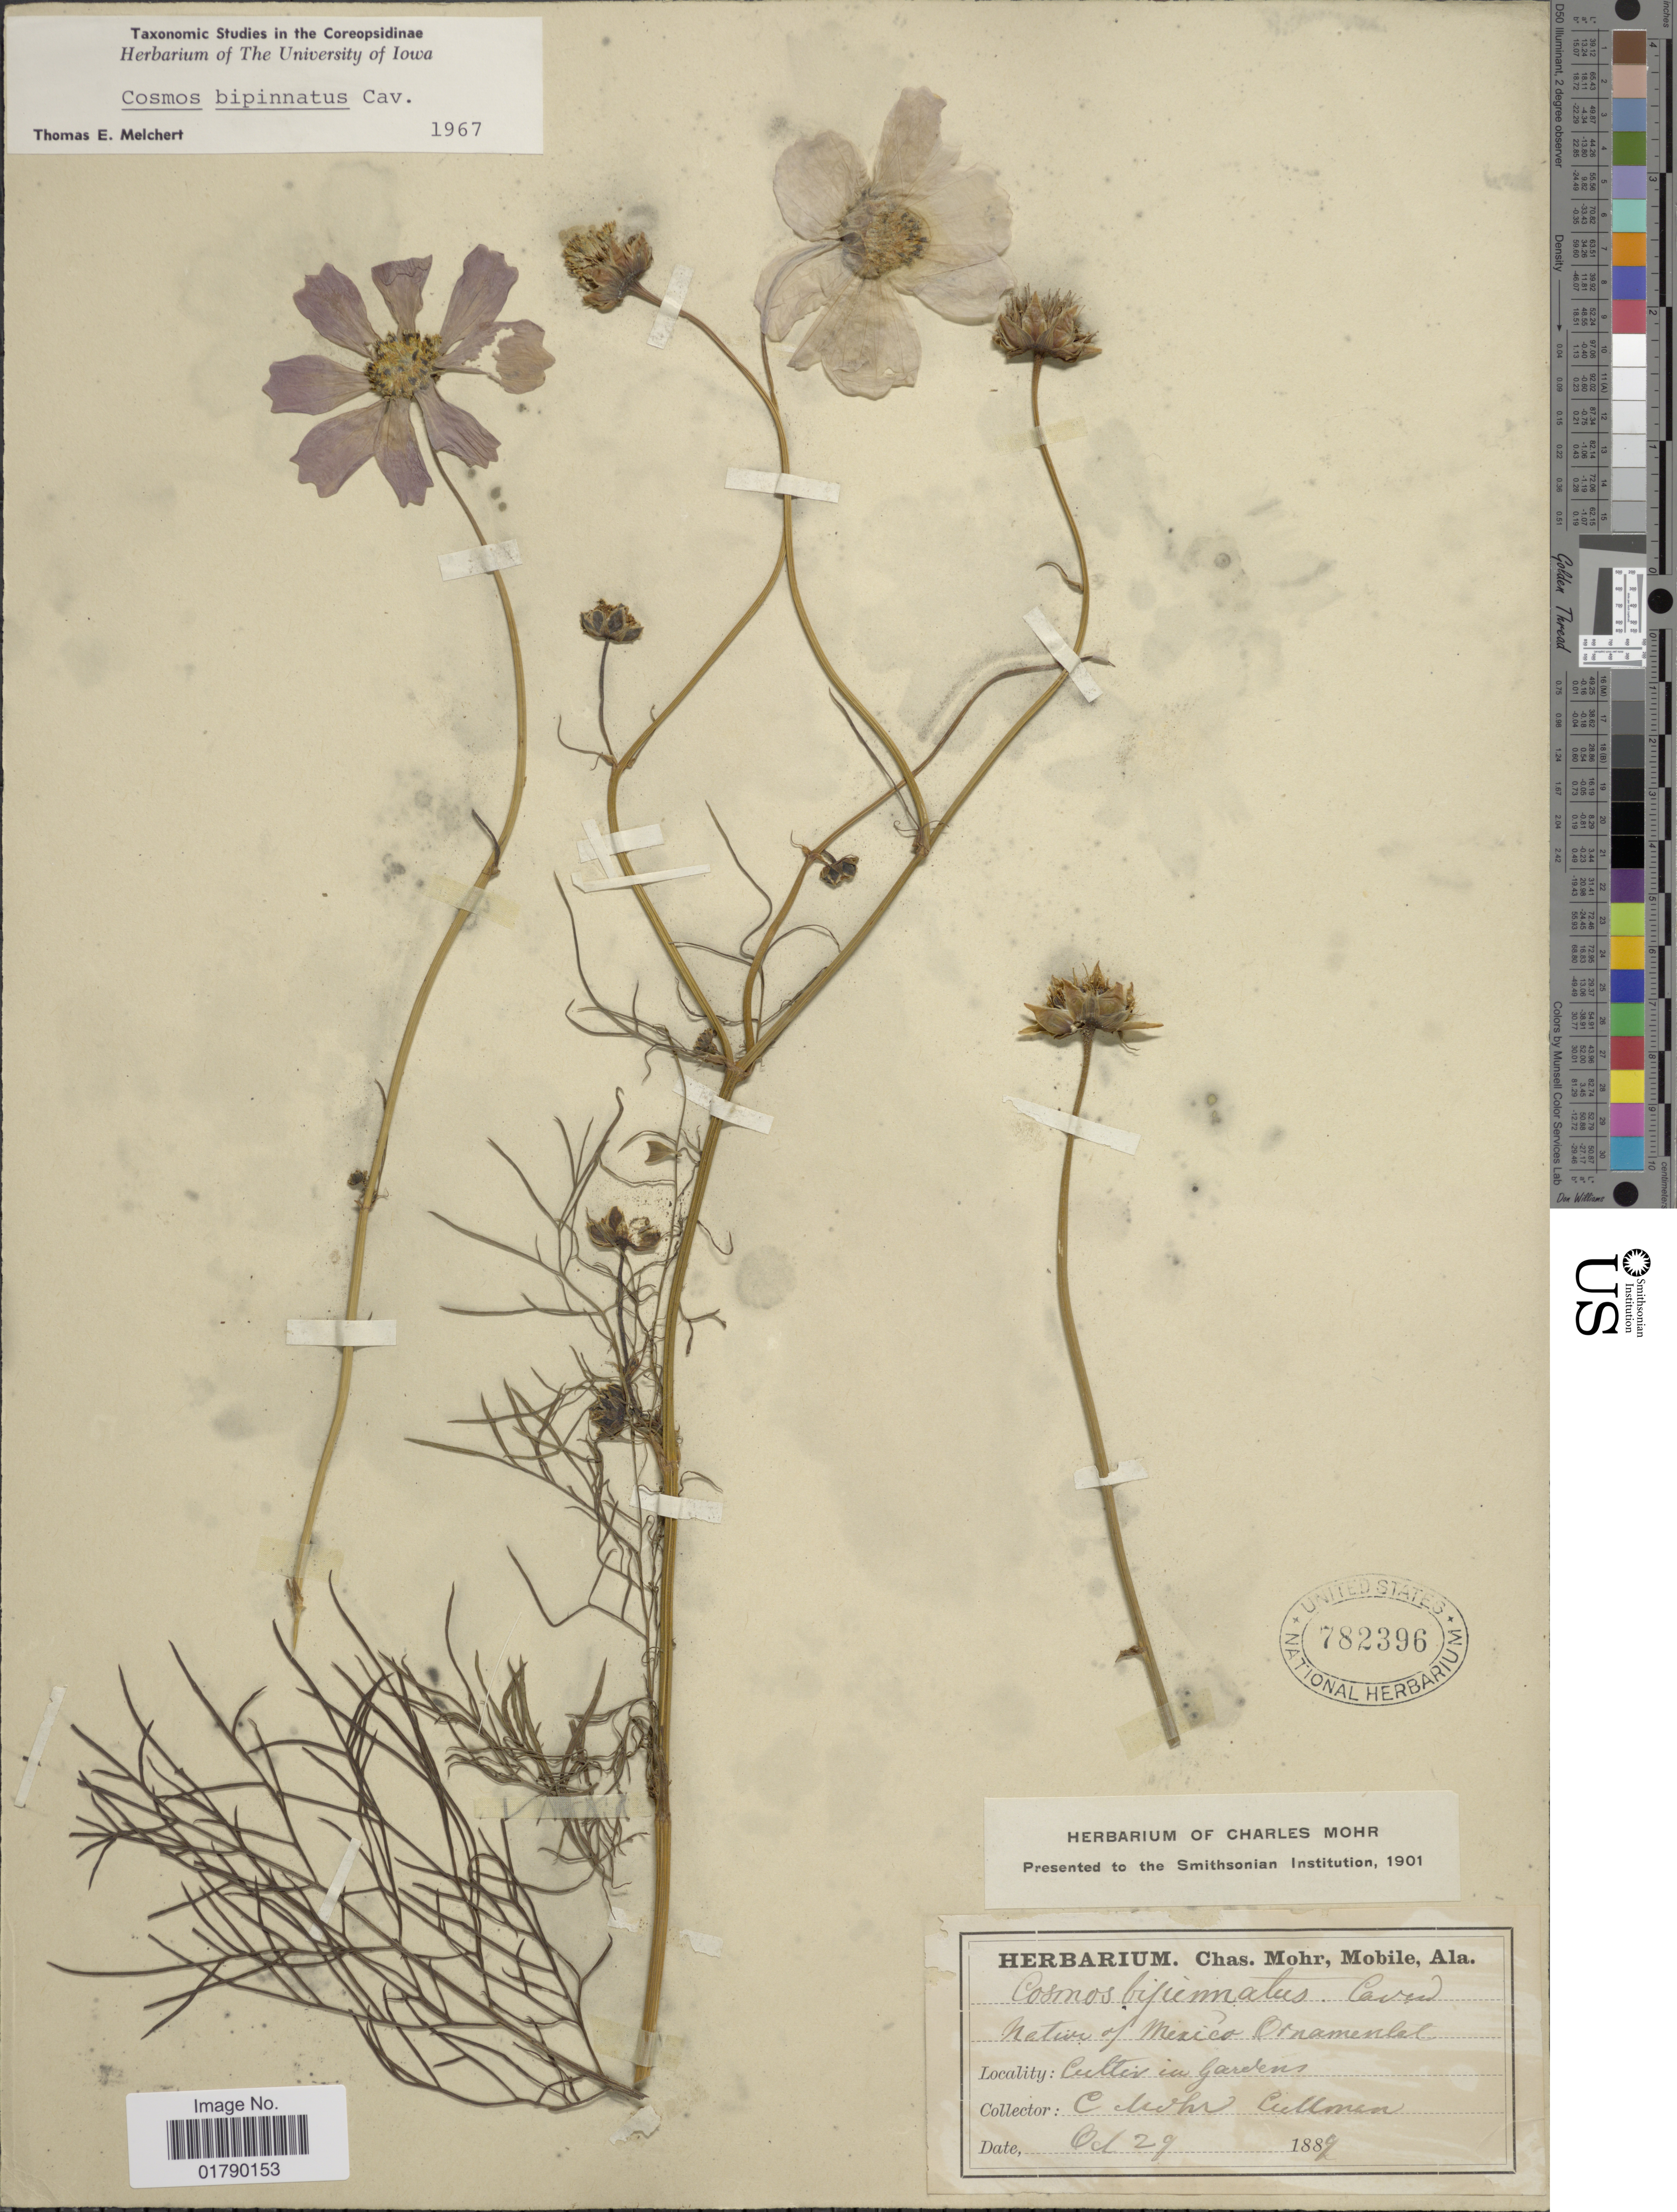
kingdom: Plantae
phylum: Tracheophyta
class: Magnoliopsida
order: Asterales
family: Asteraceae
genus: Cosmos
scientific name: Cosmos bipinnatus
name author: Cav.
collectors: Mohr, C. T. (herbarium)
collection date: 1889-10-29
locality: In Gardens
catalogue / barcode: US 782396